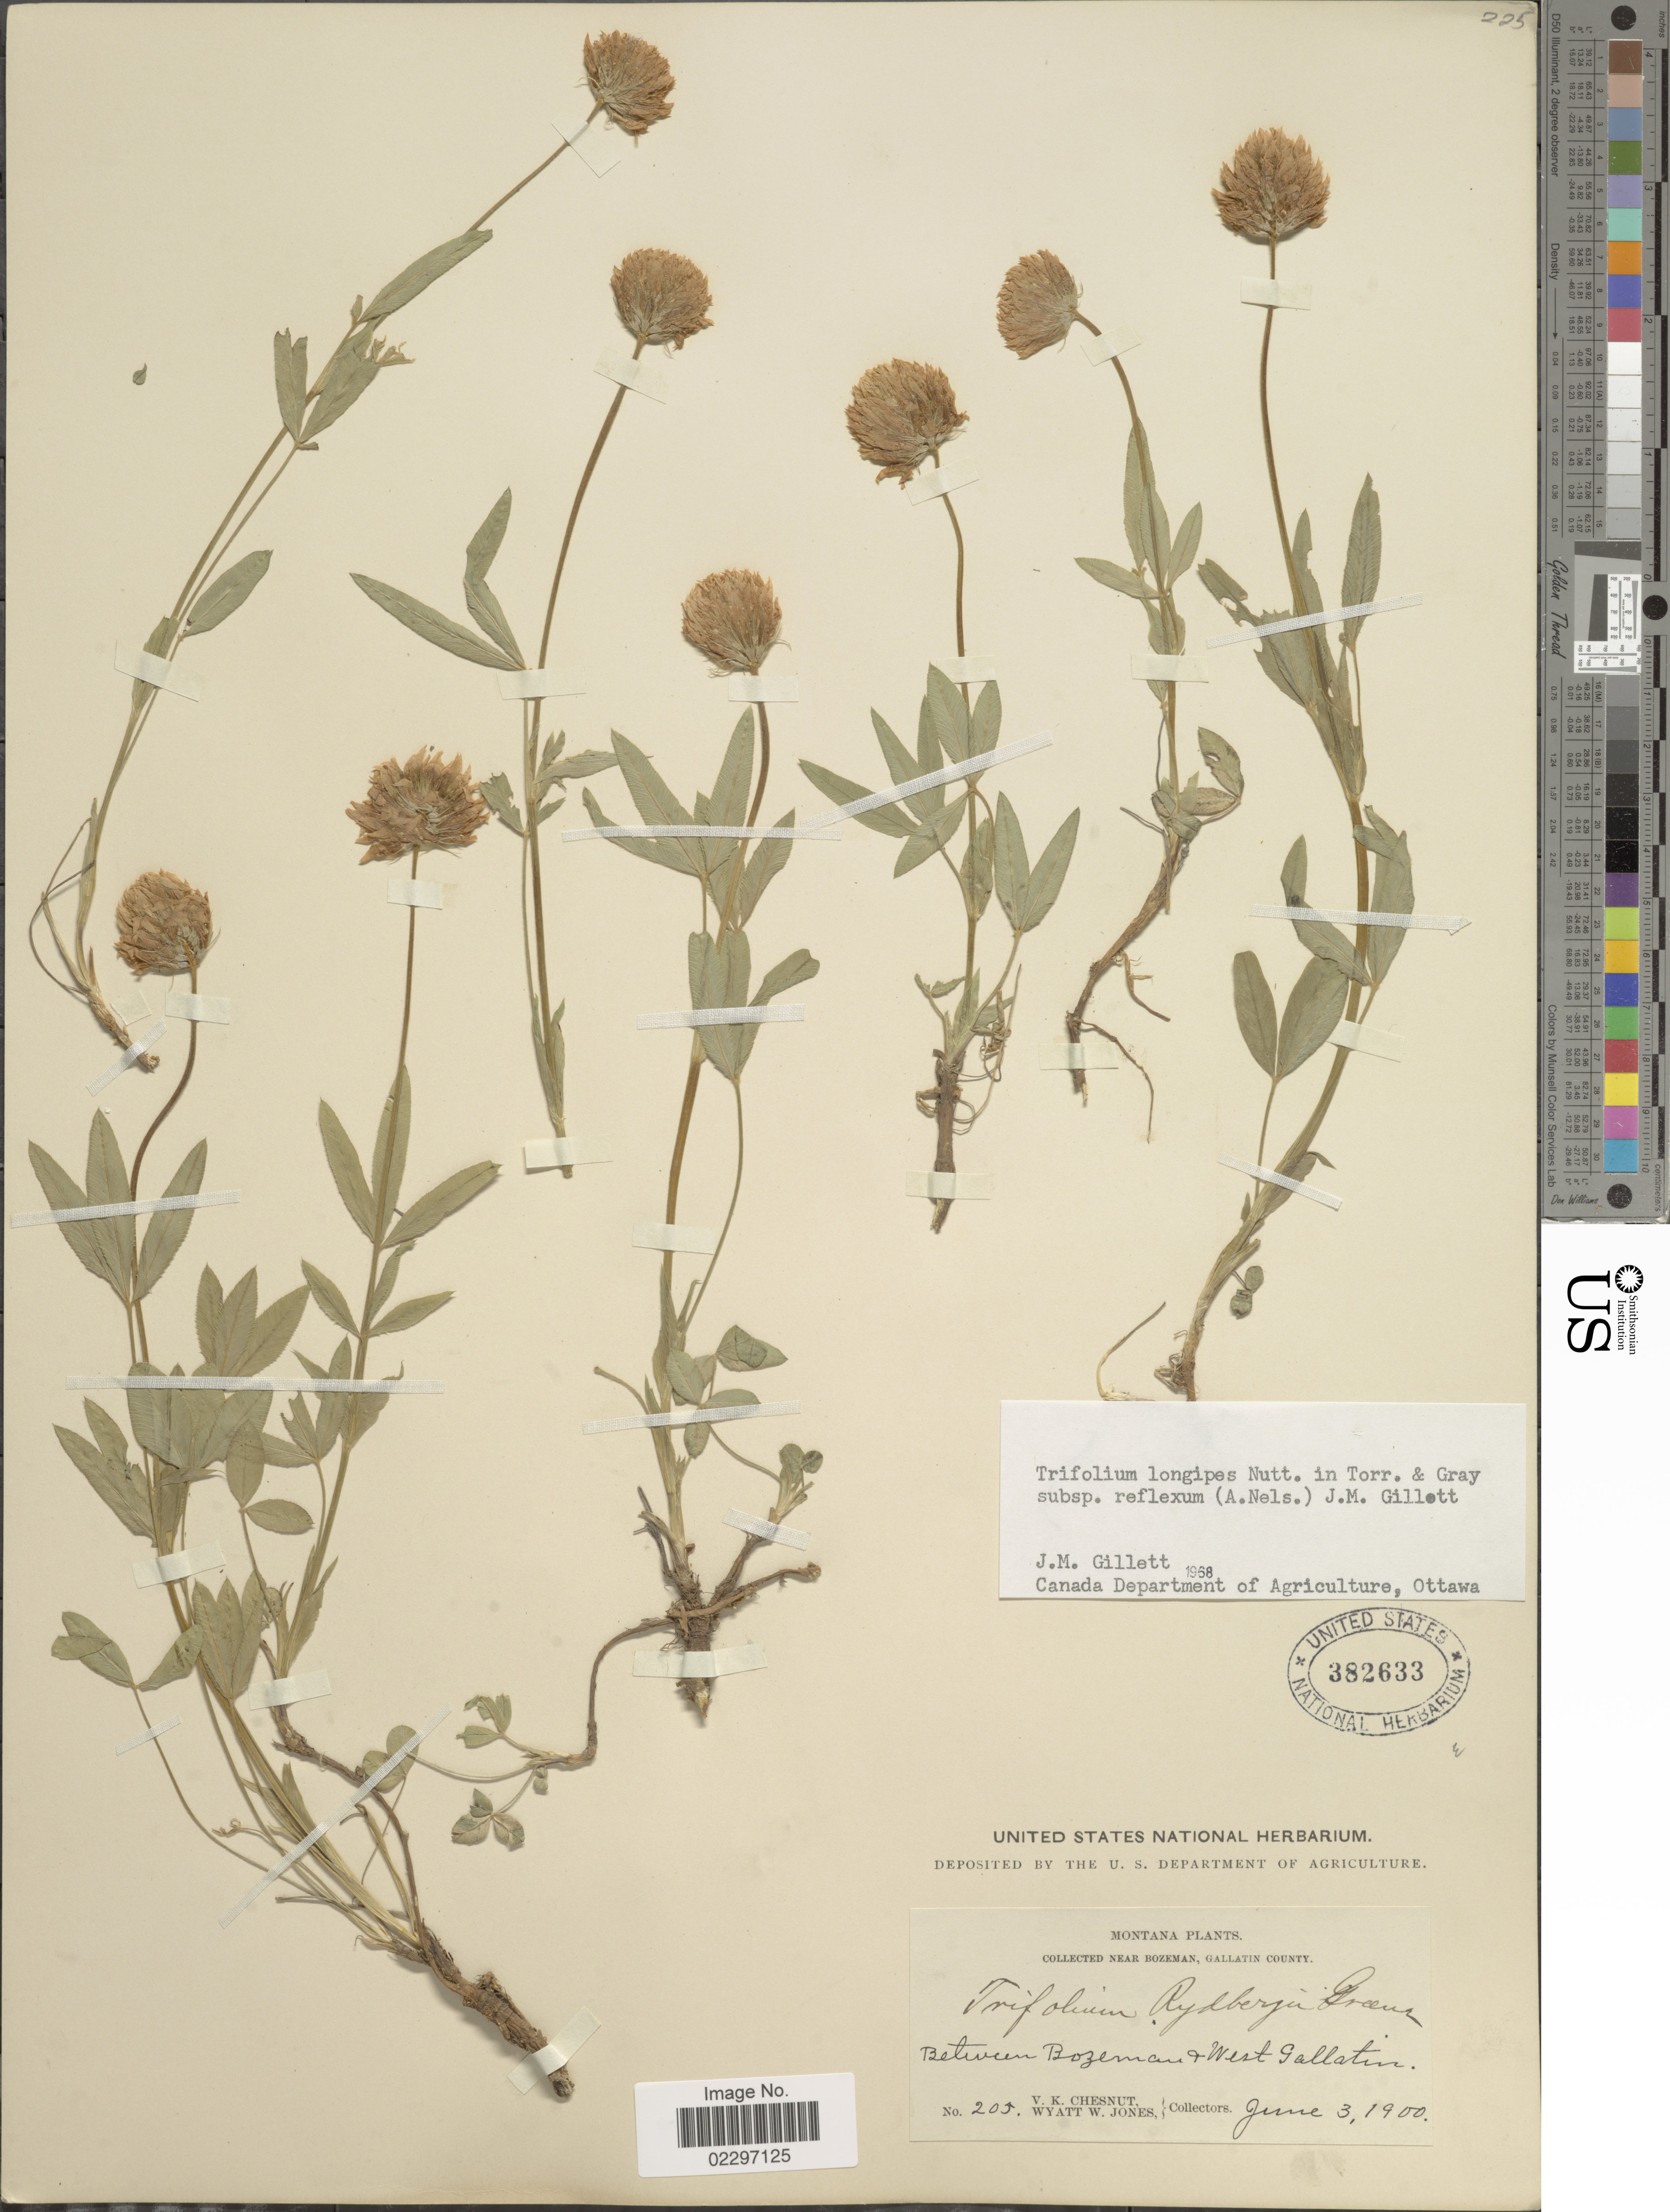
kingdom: Plantae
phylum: Tracheophyta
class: Magnoliopsida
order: Fabales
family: Fabaceae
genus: Trifolium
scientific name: Trifolium longipes subsp. reflexum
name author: (A. Nelson) J.M. Gillet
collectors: V. Chesnut & W. W. Jones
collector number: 205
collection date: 1900-06-03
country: United States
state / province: Montana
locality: Near Bozeman, Gallatin County. Between Bozeman & West Gallatin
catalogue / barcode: US 382633